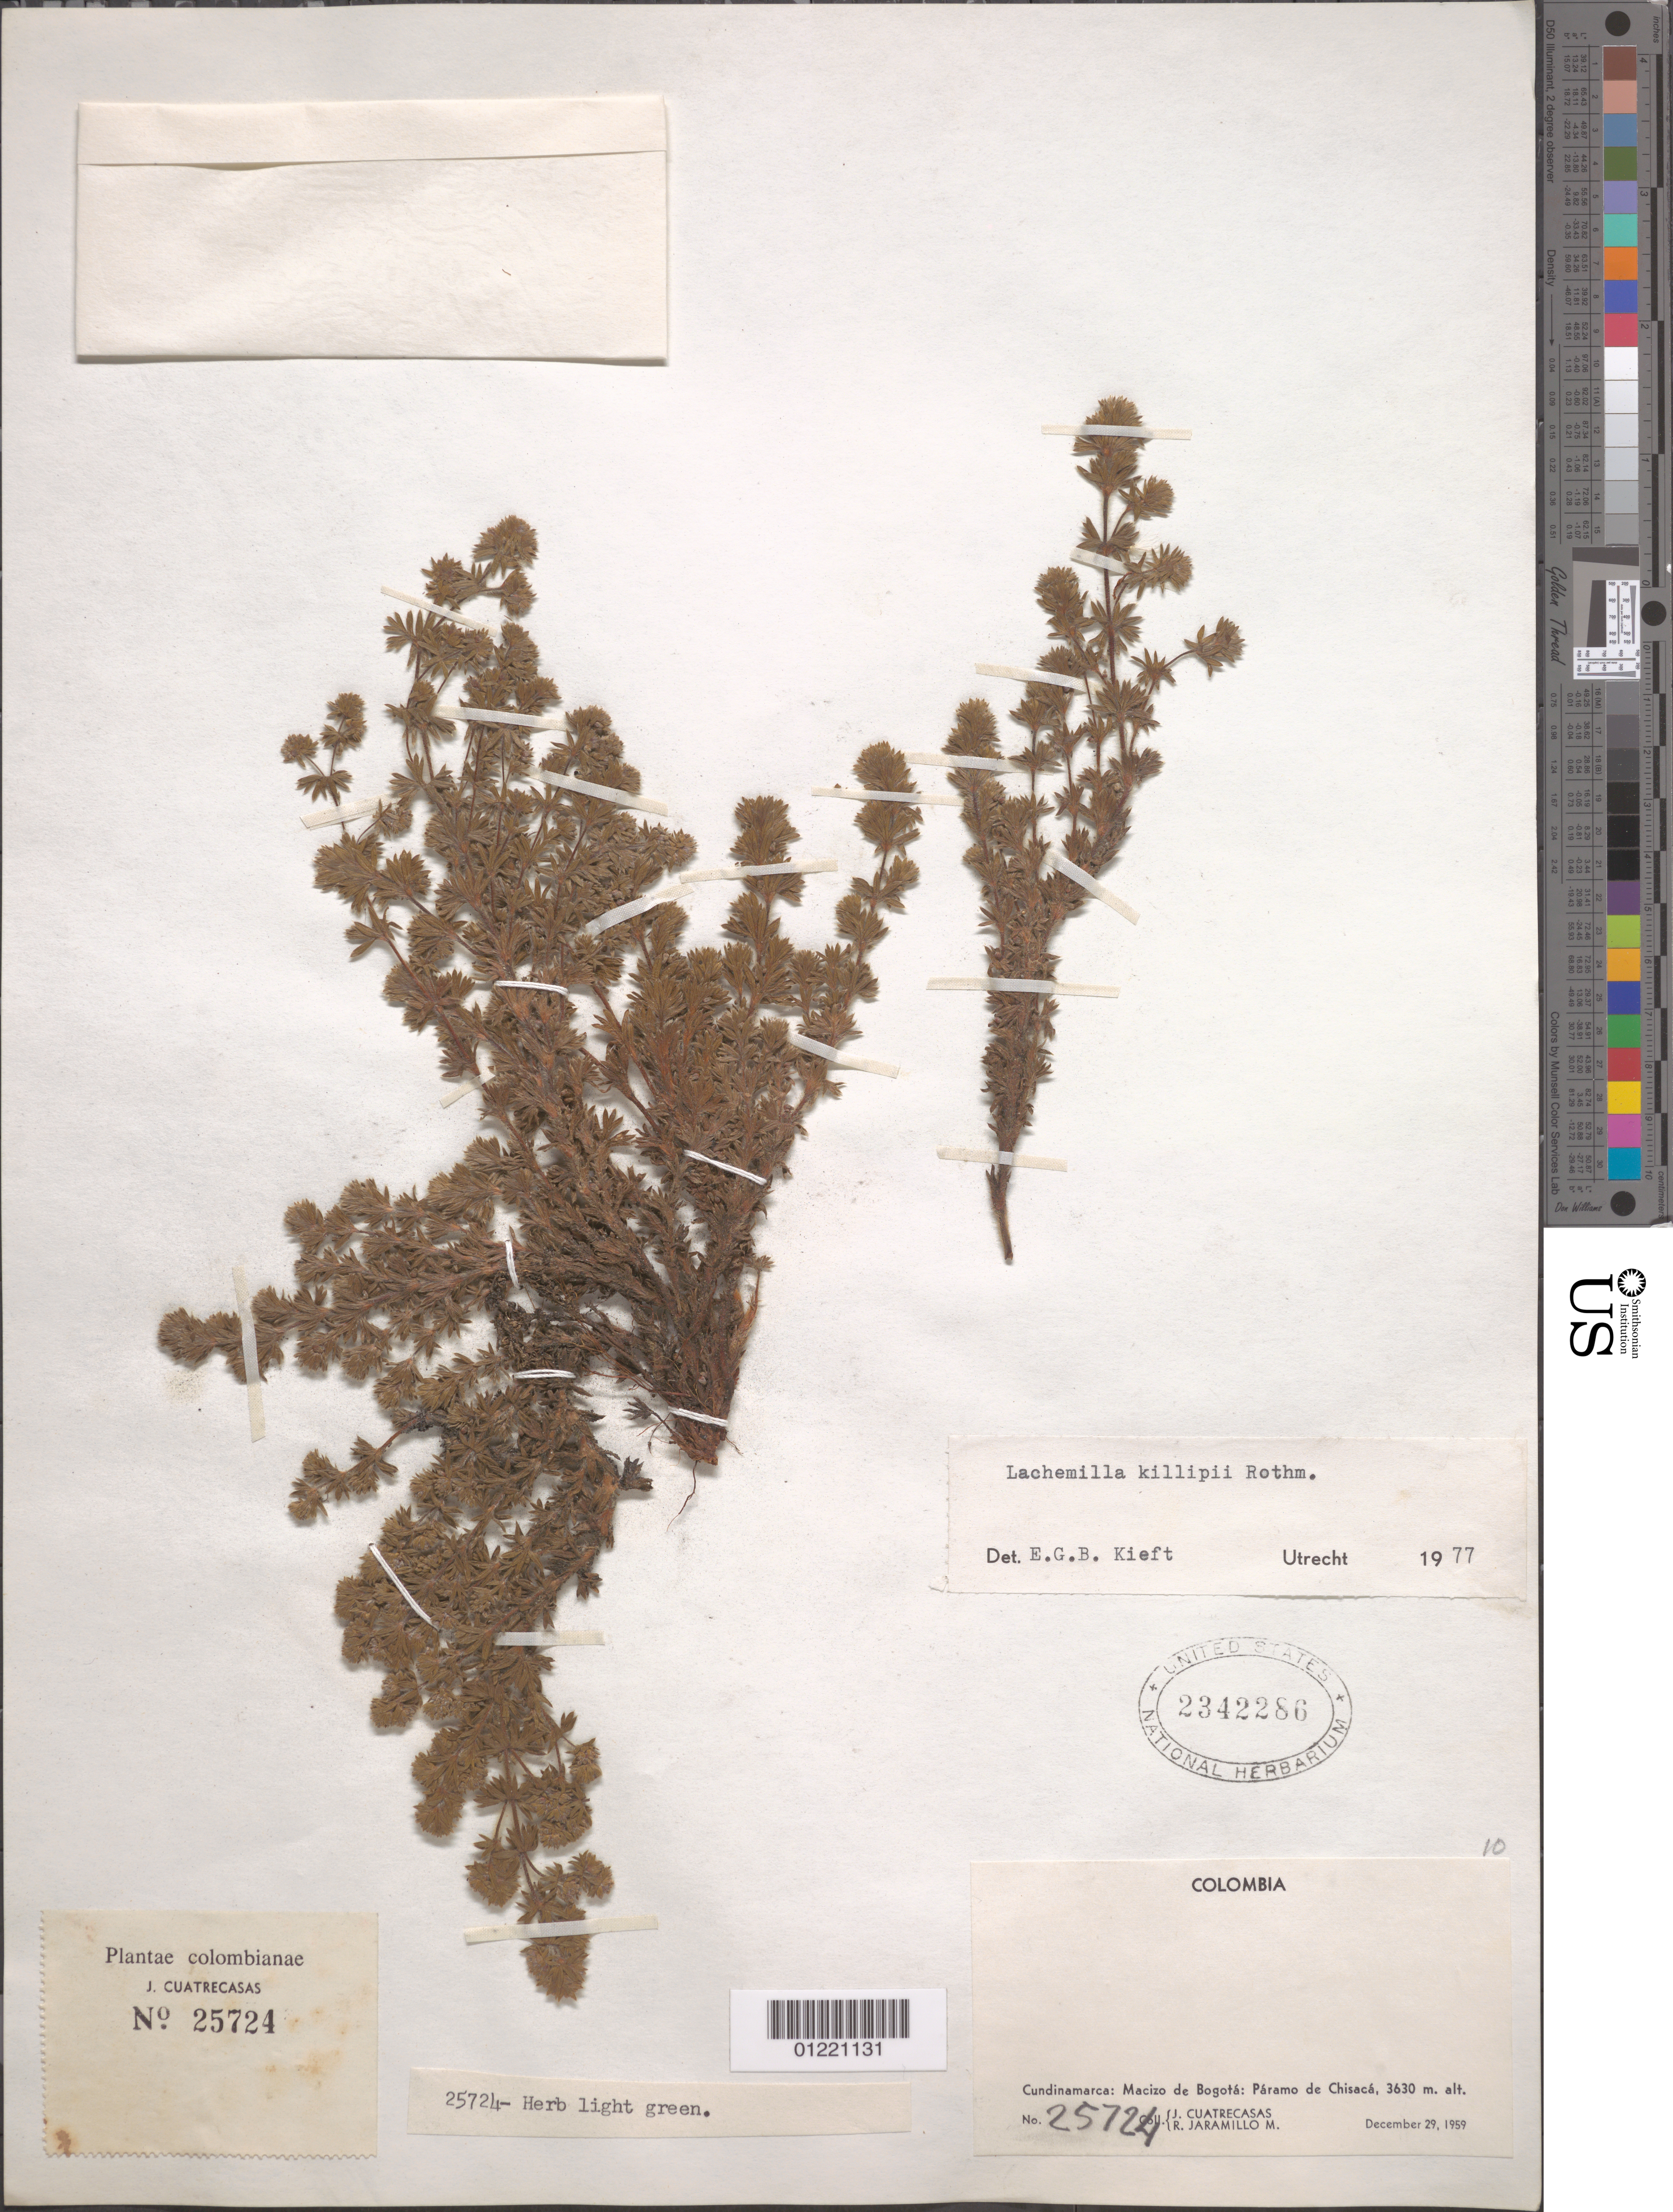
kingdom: Plantae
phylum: Tracheophyta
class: Magnoliopsida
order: Rosales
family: Rosaceae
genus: Lachemilla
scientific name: Lachemilla killipii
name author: (Rothm.) Rothm.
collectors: J. Cuatrecasas & R. Jaramillo M.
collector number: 25724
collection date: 1959-12-29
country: Colombia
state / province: Cundinamarca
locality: Macizo de Bogota: Paramo de Chisaca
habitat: paramo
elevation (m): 3630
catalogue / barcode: US 2342286